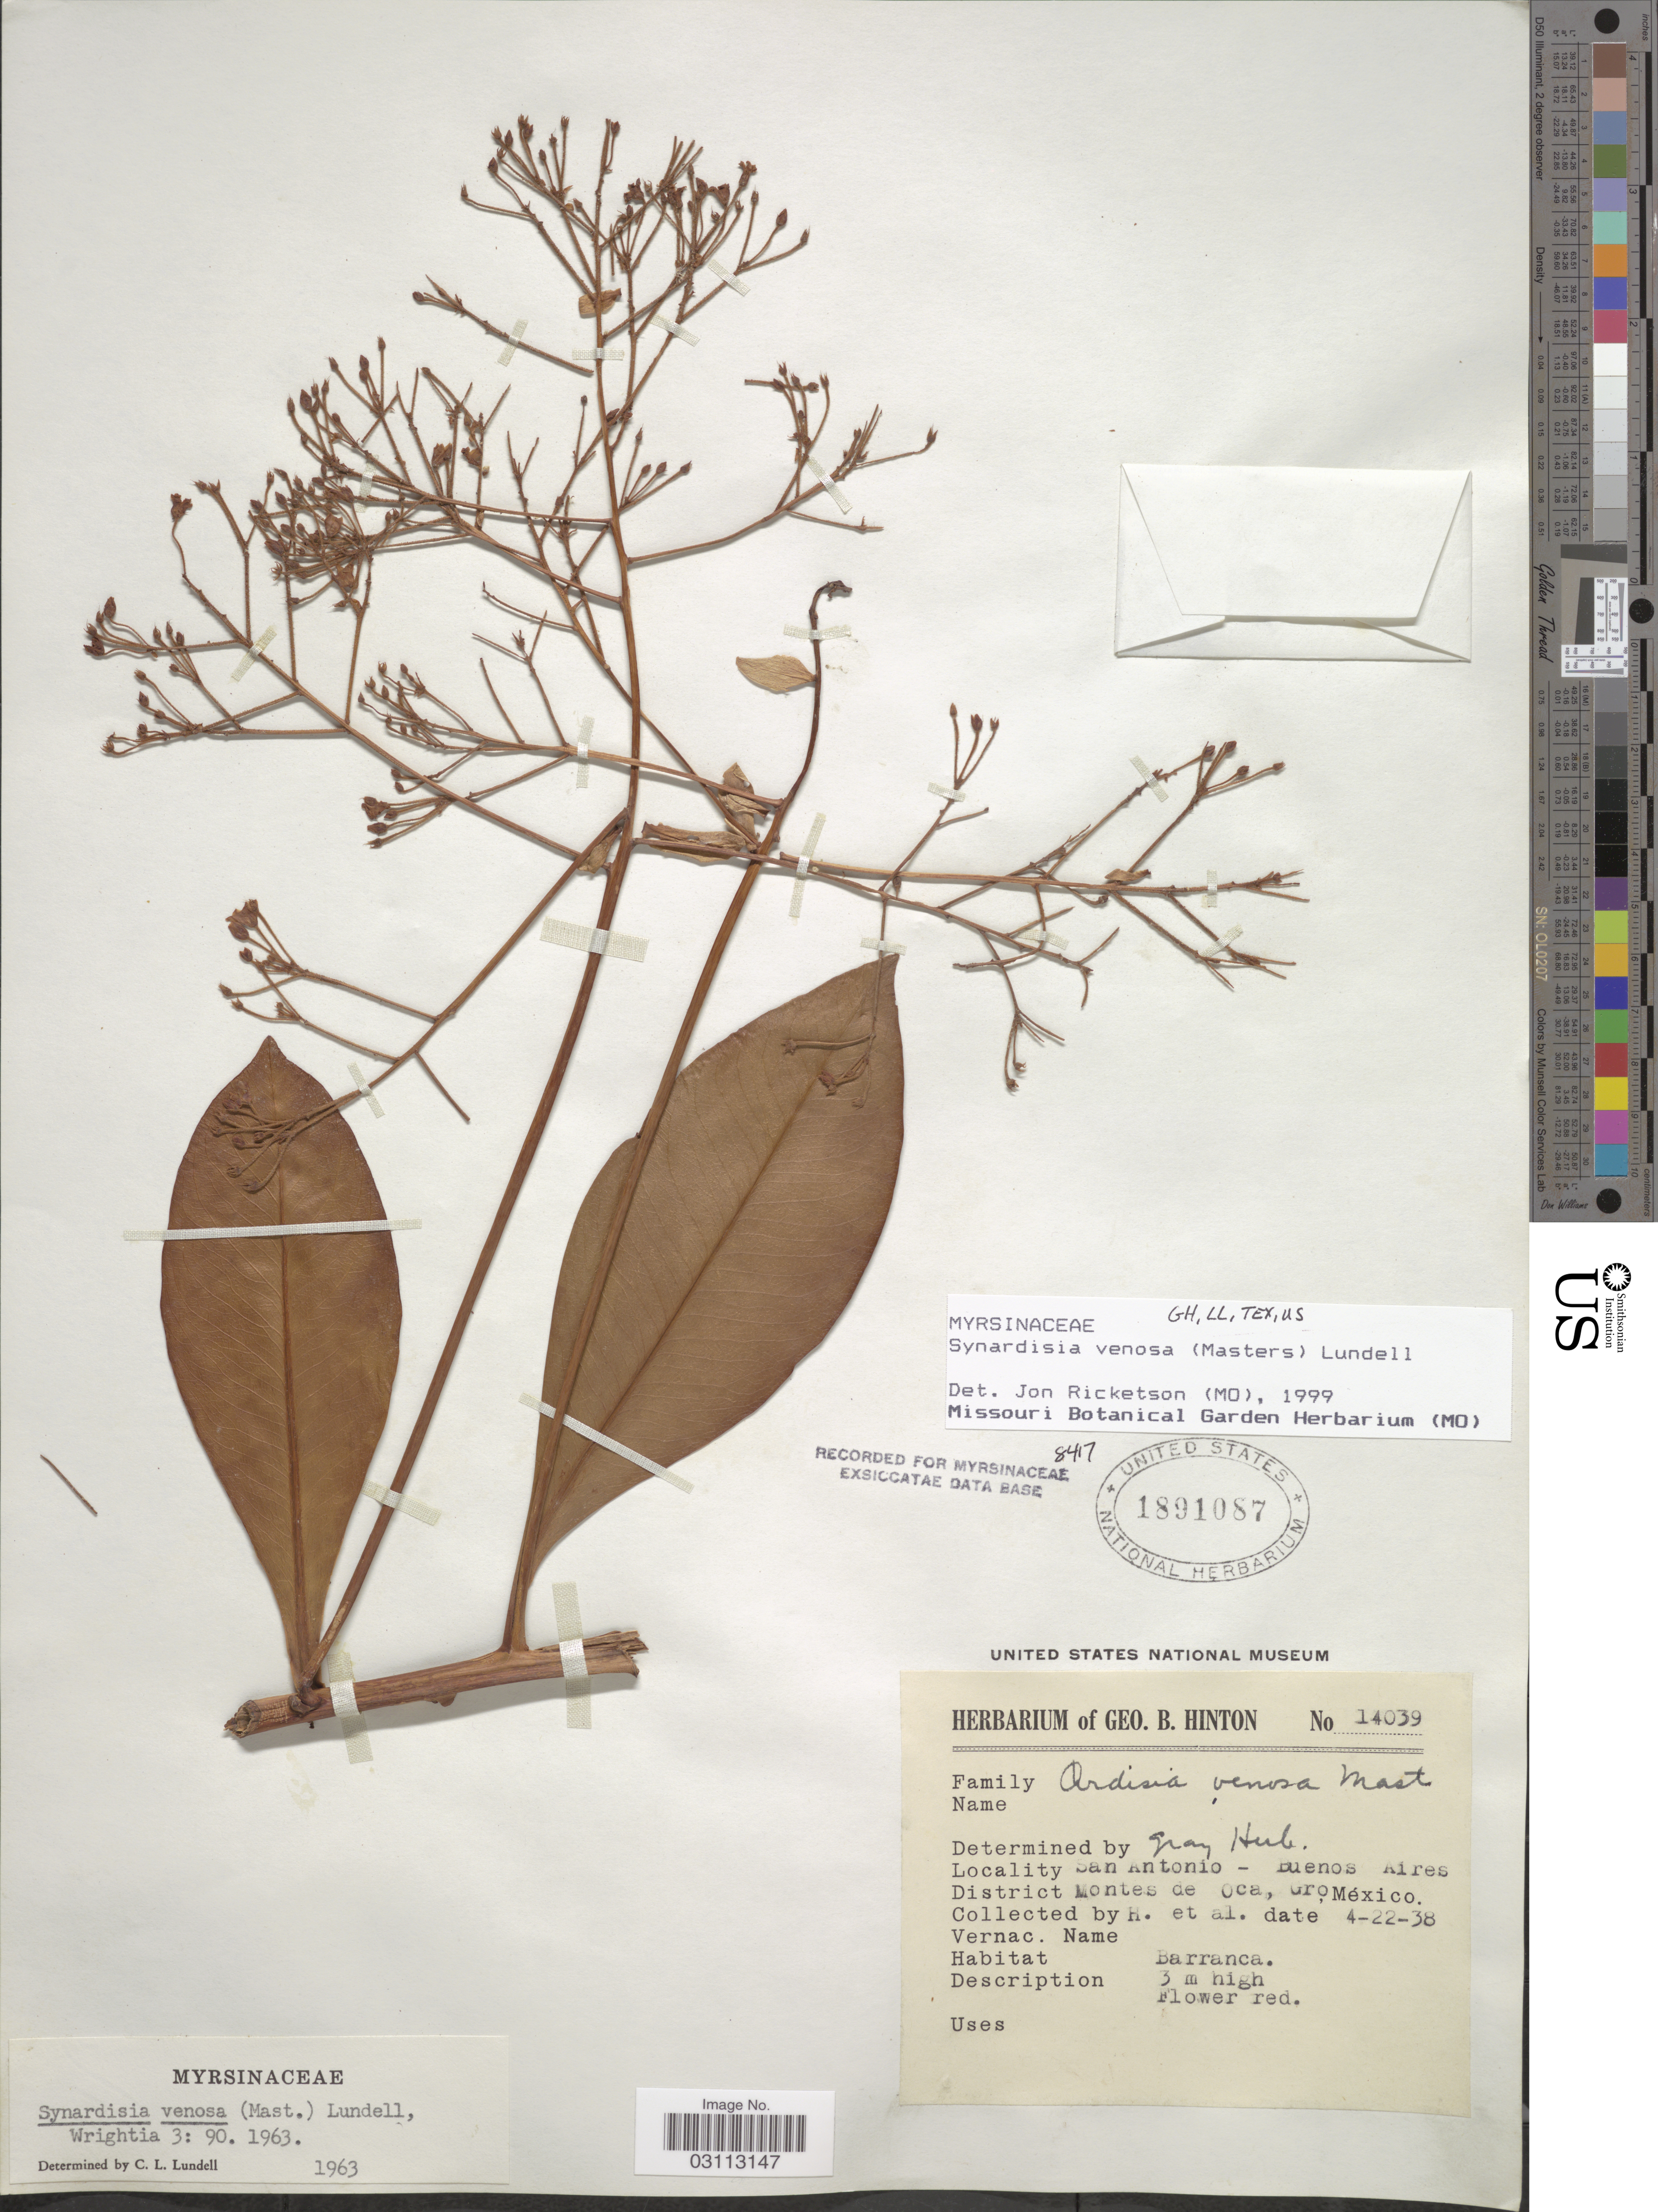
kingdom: Plantae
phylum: Tracheophyta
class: Magnoliopsida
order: Ericales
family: Primulaceae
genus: Synardisia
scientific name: Synardisia venosa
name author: (Mast.) Lundell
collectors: G. B. Hinton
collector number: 14039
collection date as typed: Transcribed d/m/y: 22/4/38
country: Mexico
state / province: Guerrero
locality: San Antonio - Buenos Aires. District Montes de Oca, Gro.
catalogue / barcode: US 1891087